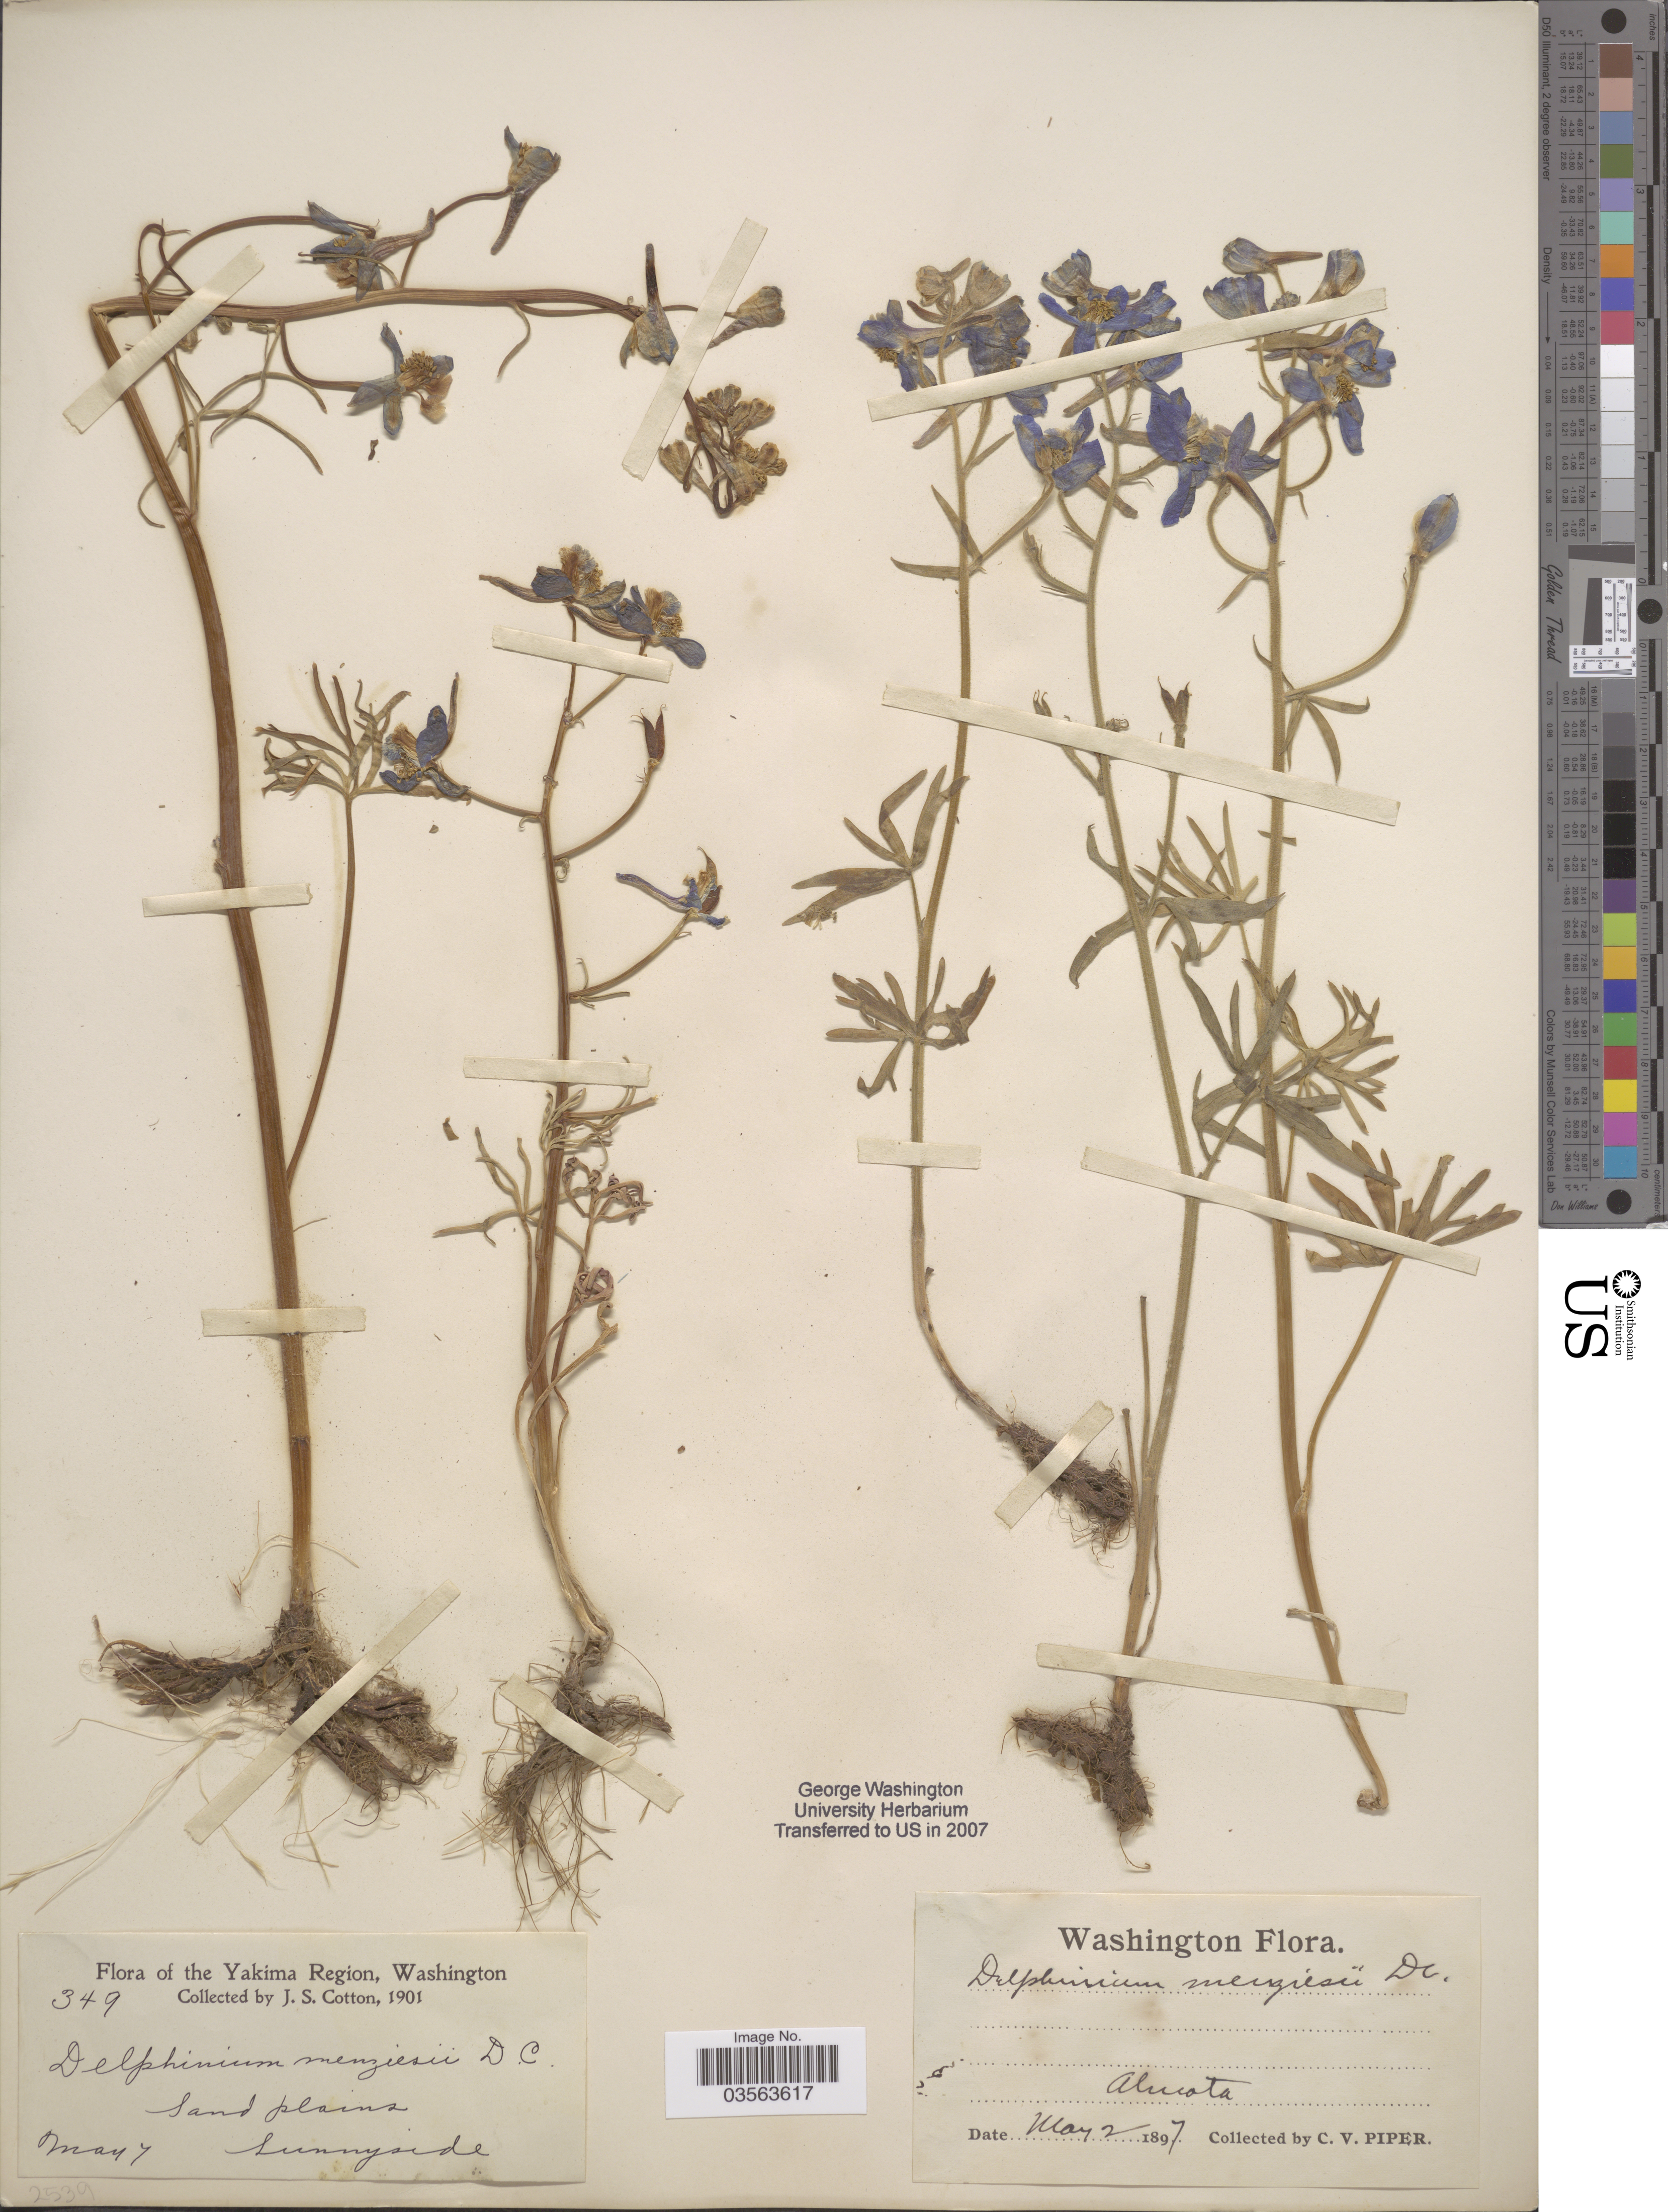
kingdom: Plantae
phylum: Tracheophyta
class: Magnoliopsida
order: Ranunculales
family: Ranunculaceae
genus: Delphinium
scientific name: Delphinium menziesii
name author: DC.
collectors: J. S. Cotton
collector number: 349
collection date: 1901-05-07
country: United States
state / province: Washington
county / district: Yakima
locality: The Yakima Region. Sand plains.